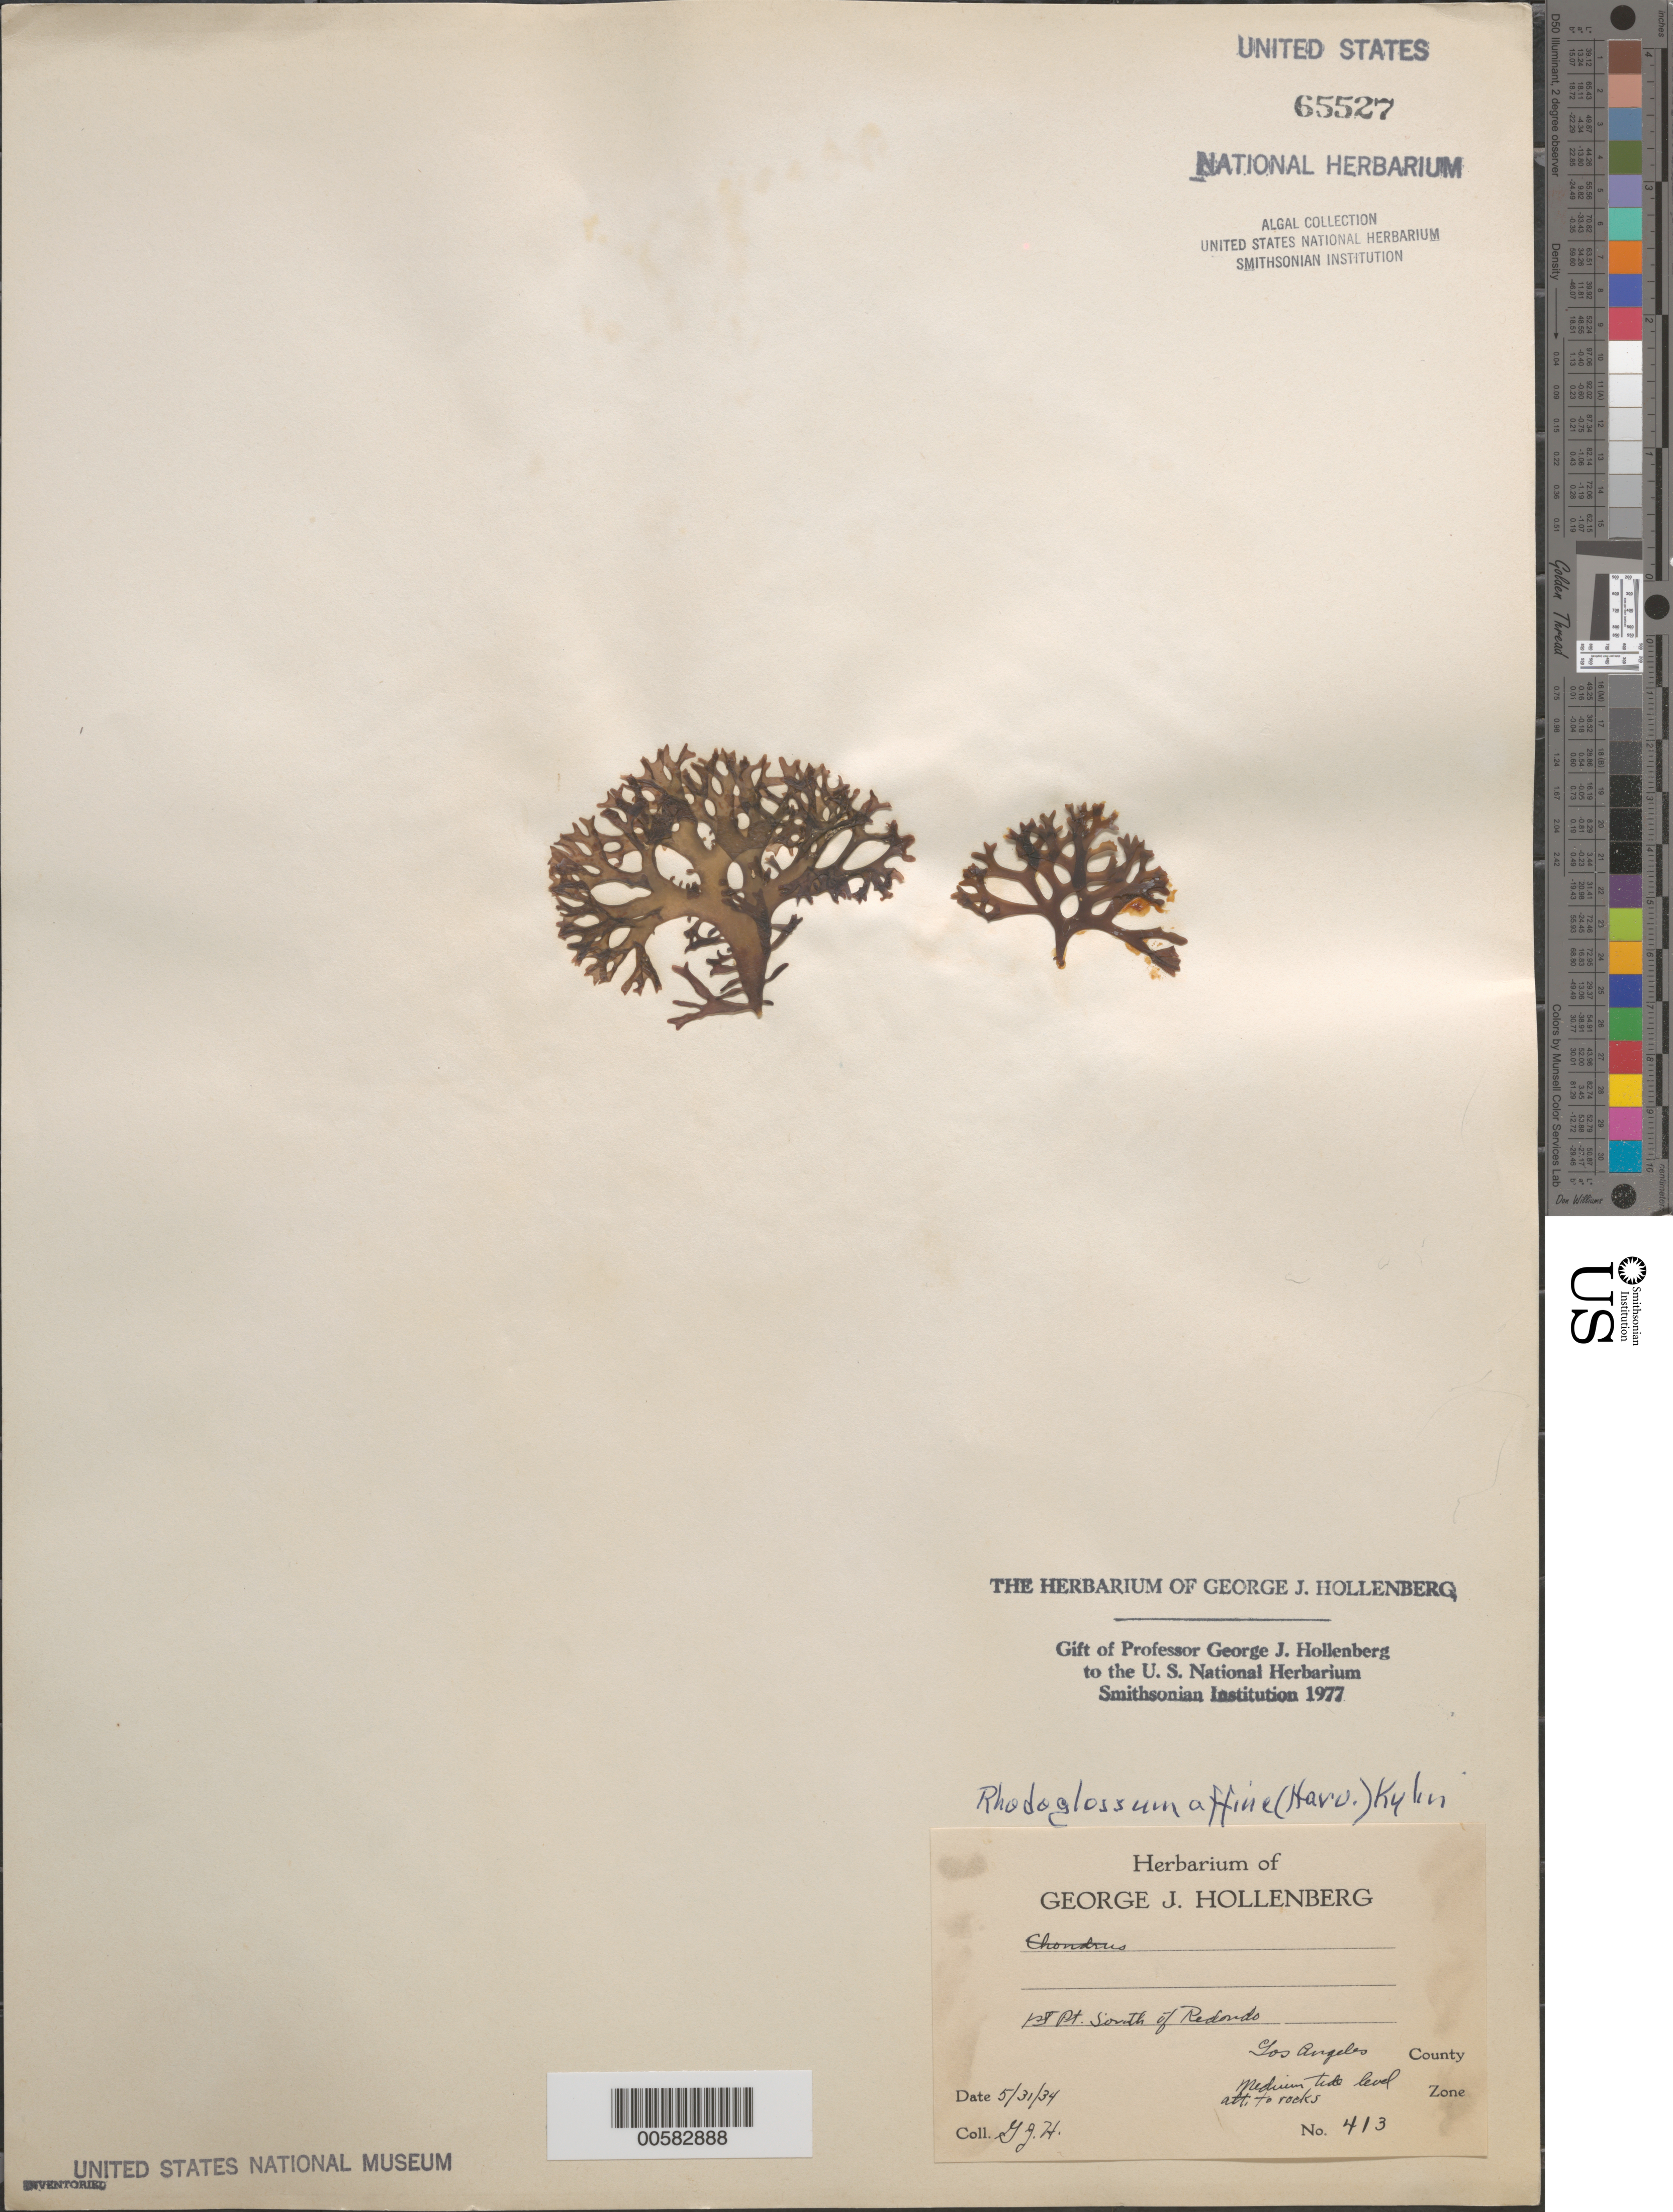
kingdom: Plantae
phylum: Rhodophyta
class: Florideophyceae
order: Gigartinales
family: Gigartinaceae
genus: Mazzaella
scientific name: Mazzaella affinis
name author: (Harvey) Fredericq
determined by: Algae name updating Project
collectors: G. Hollenberg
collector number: GJH 413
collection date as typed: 31 May 1934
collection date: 1934-05-31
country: United States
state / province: California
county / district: Los Angeles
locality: First point south of Redondo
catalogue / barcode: US 65527